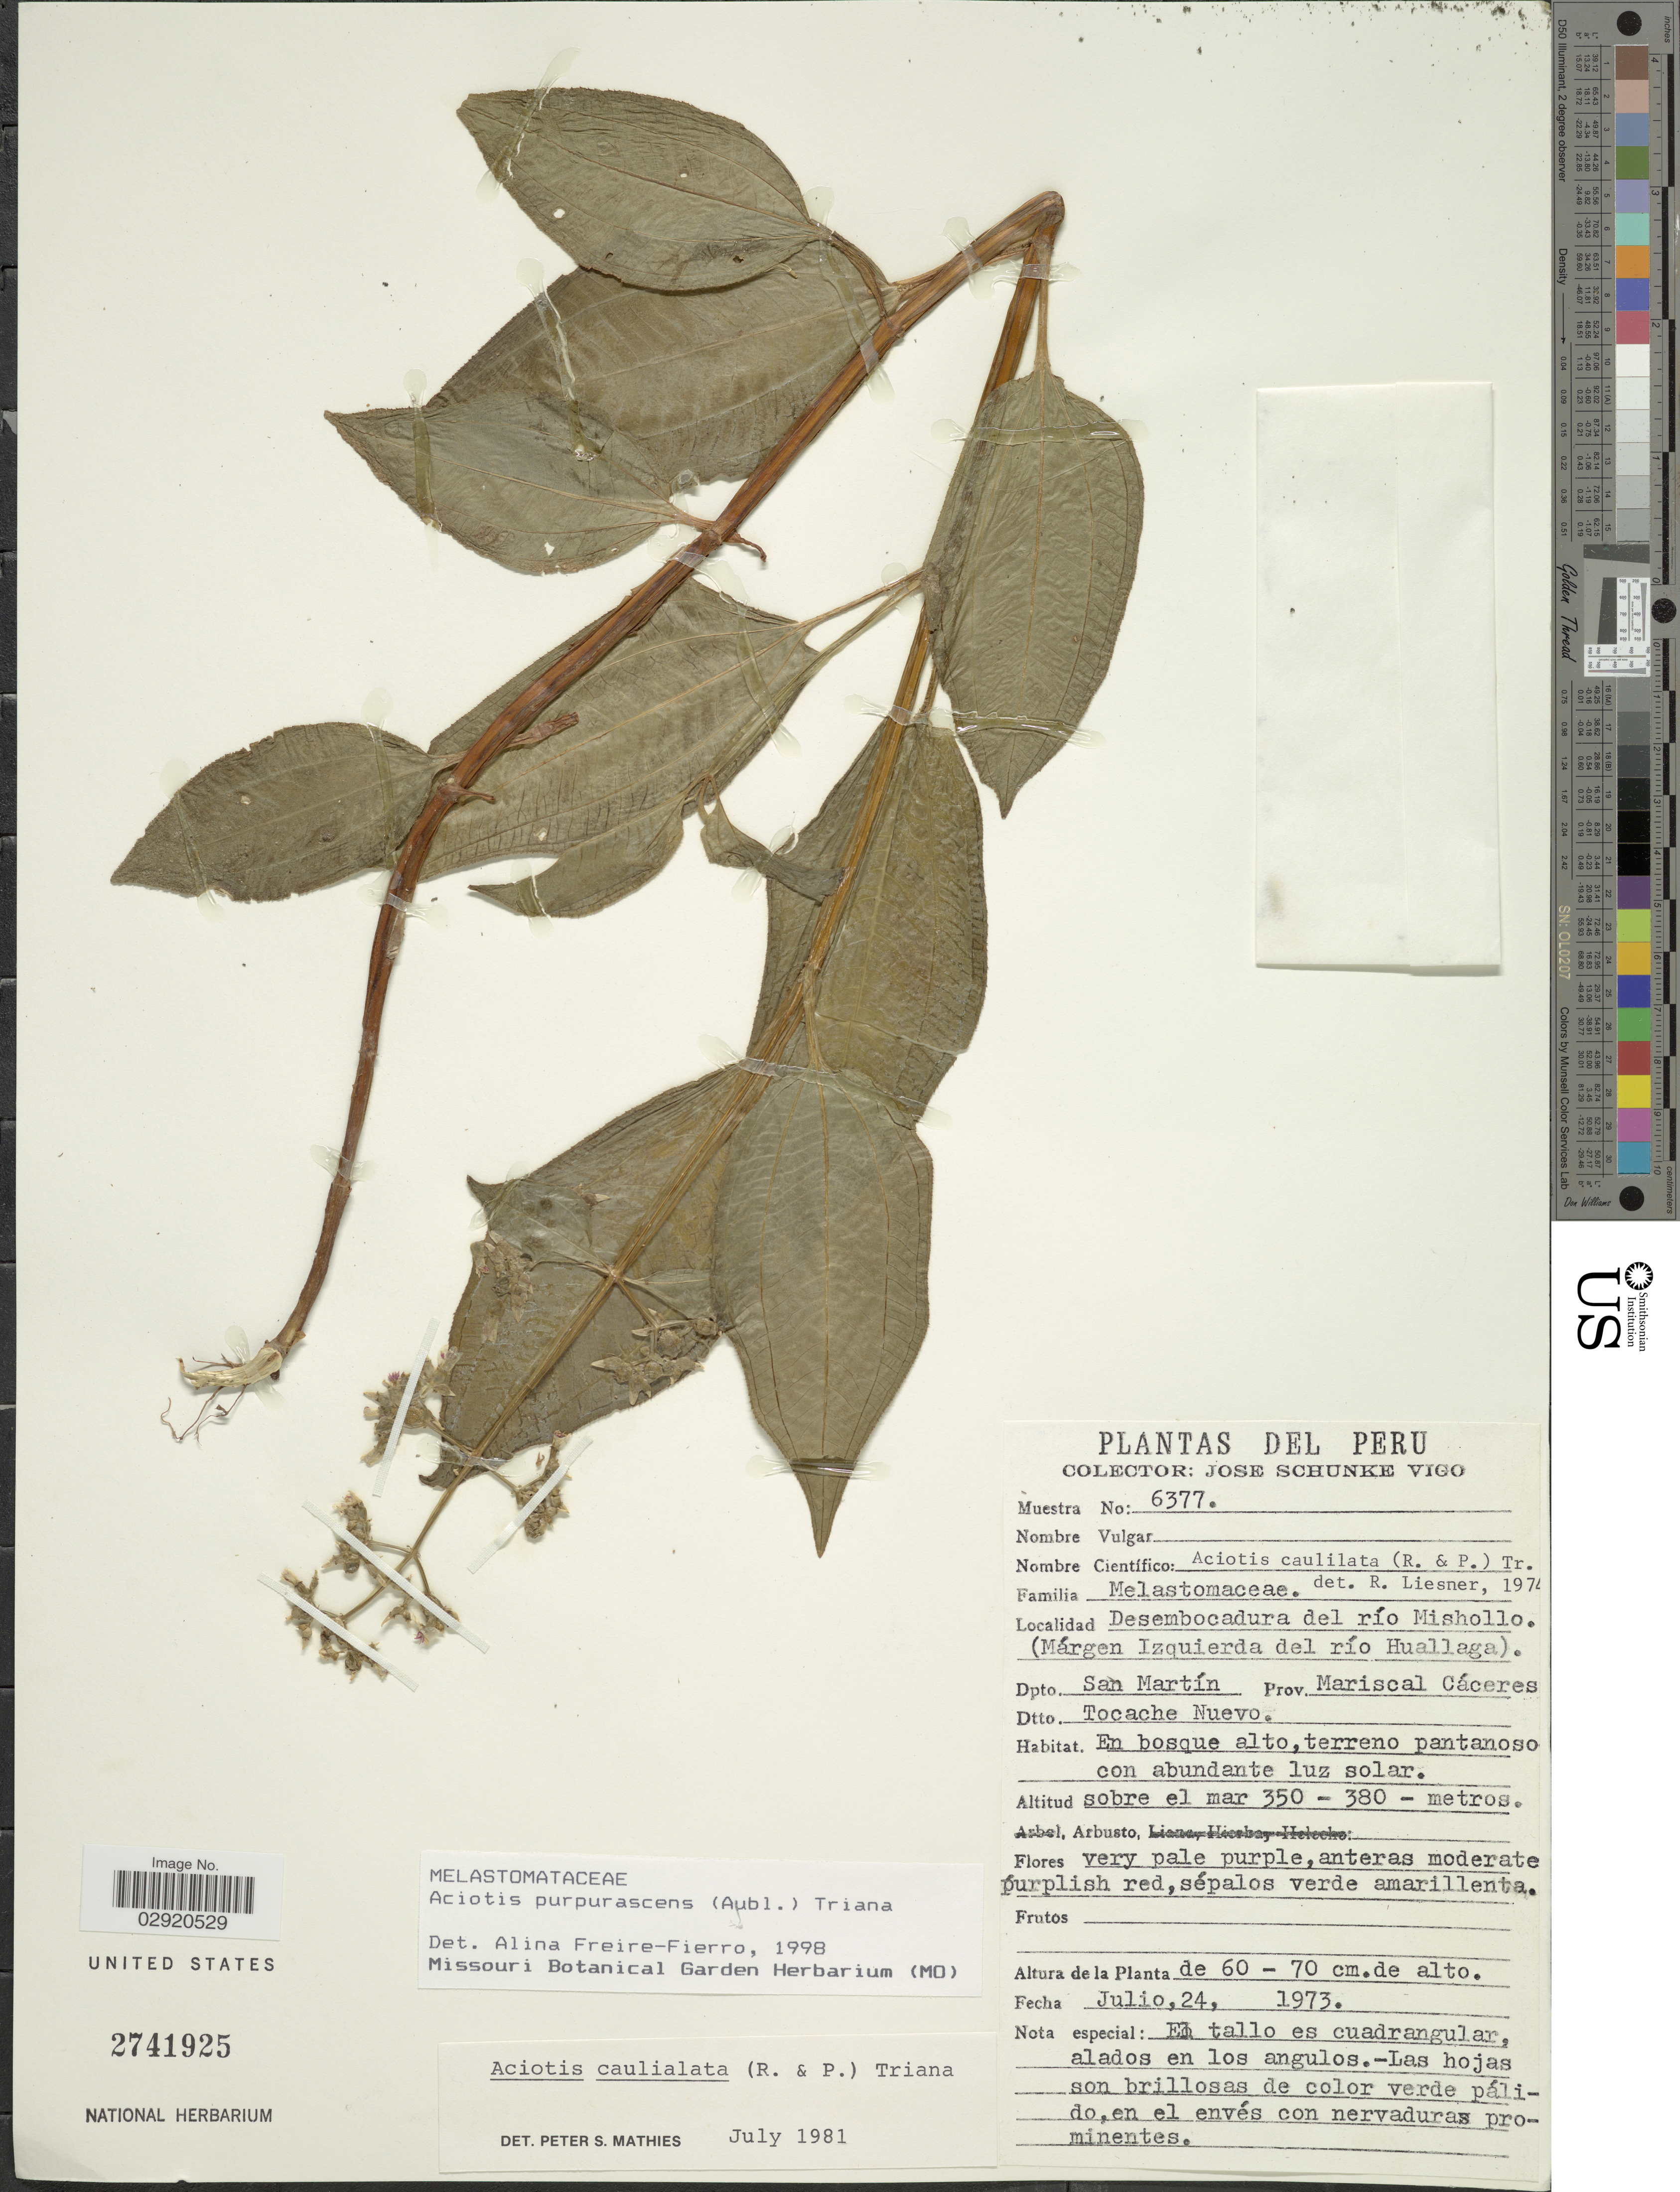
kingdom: Plantae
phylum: Tracheophyta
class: Magnoliopsida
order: Myrtales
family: Melastomataceae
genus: Aciotis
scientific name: Aciotis purpurascens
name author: (Aubl.) Triana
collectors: J. Schunke Vigo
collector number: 6377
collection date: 1973-07-24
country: Peru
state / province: San Martín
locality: Desembocadura del río Mishollo. (Márgen Izquierda del río Huallaga). Dpto. San Martín. Prov. Mariscal Cáceres. Dtto. Tocache Nuevo.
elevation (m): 350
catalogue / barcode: US 2741925